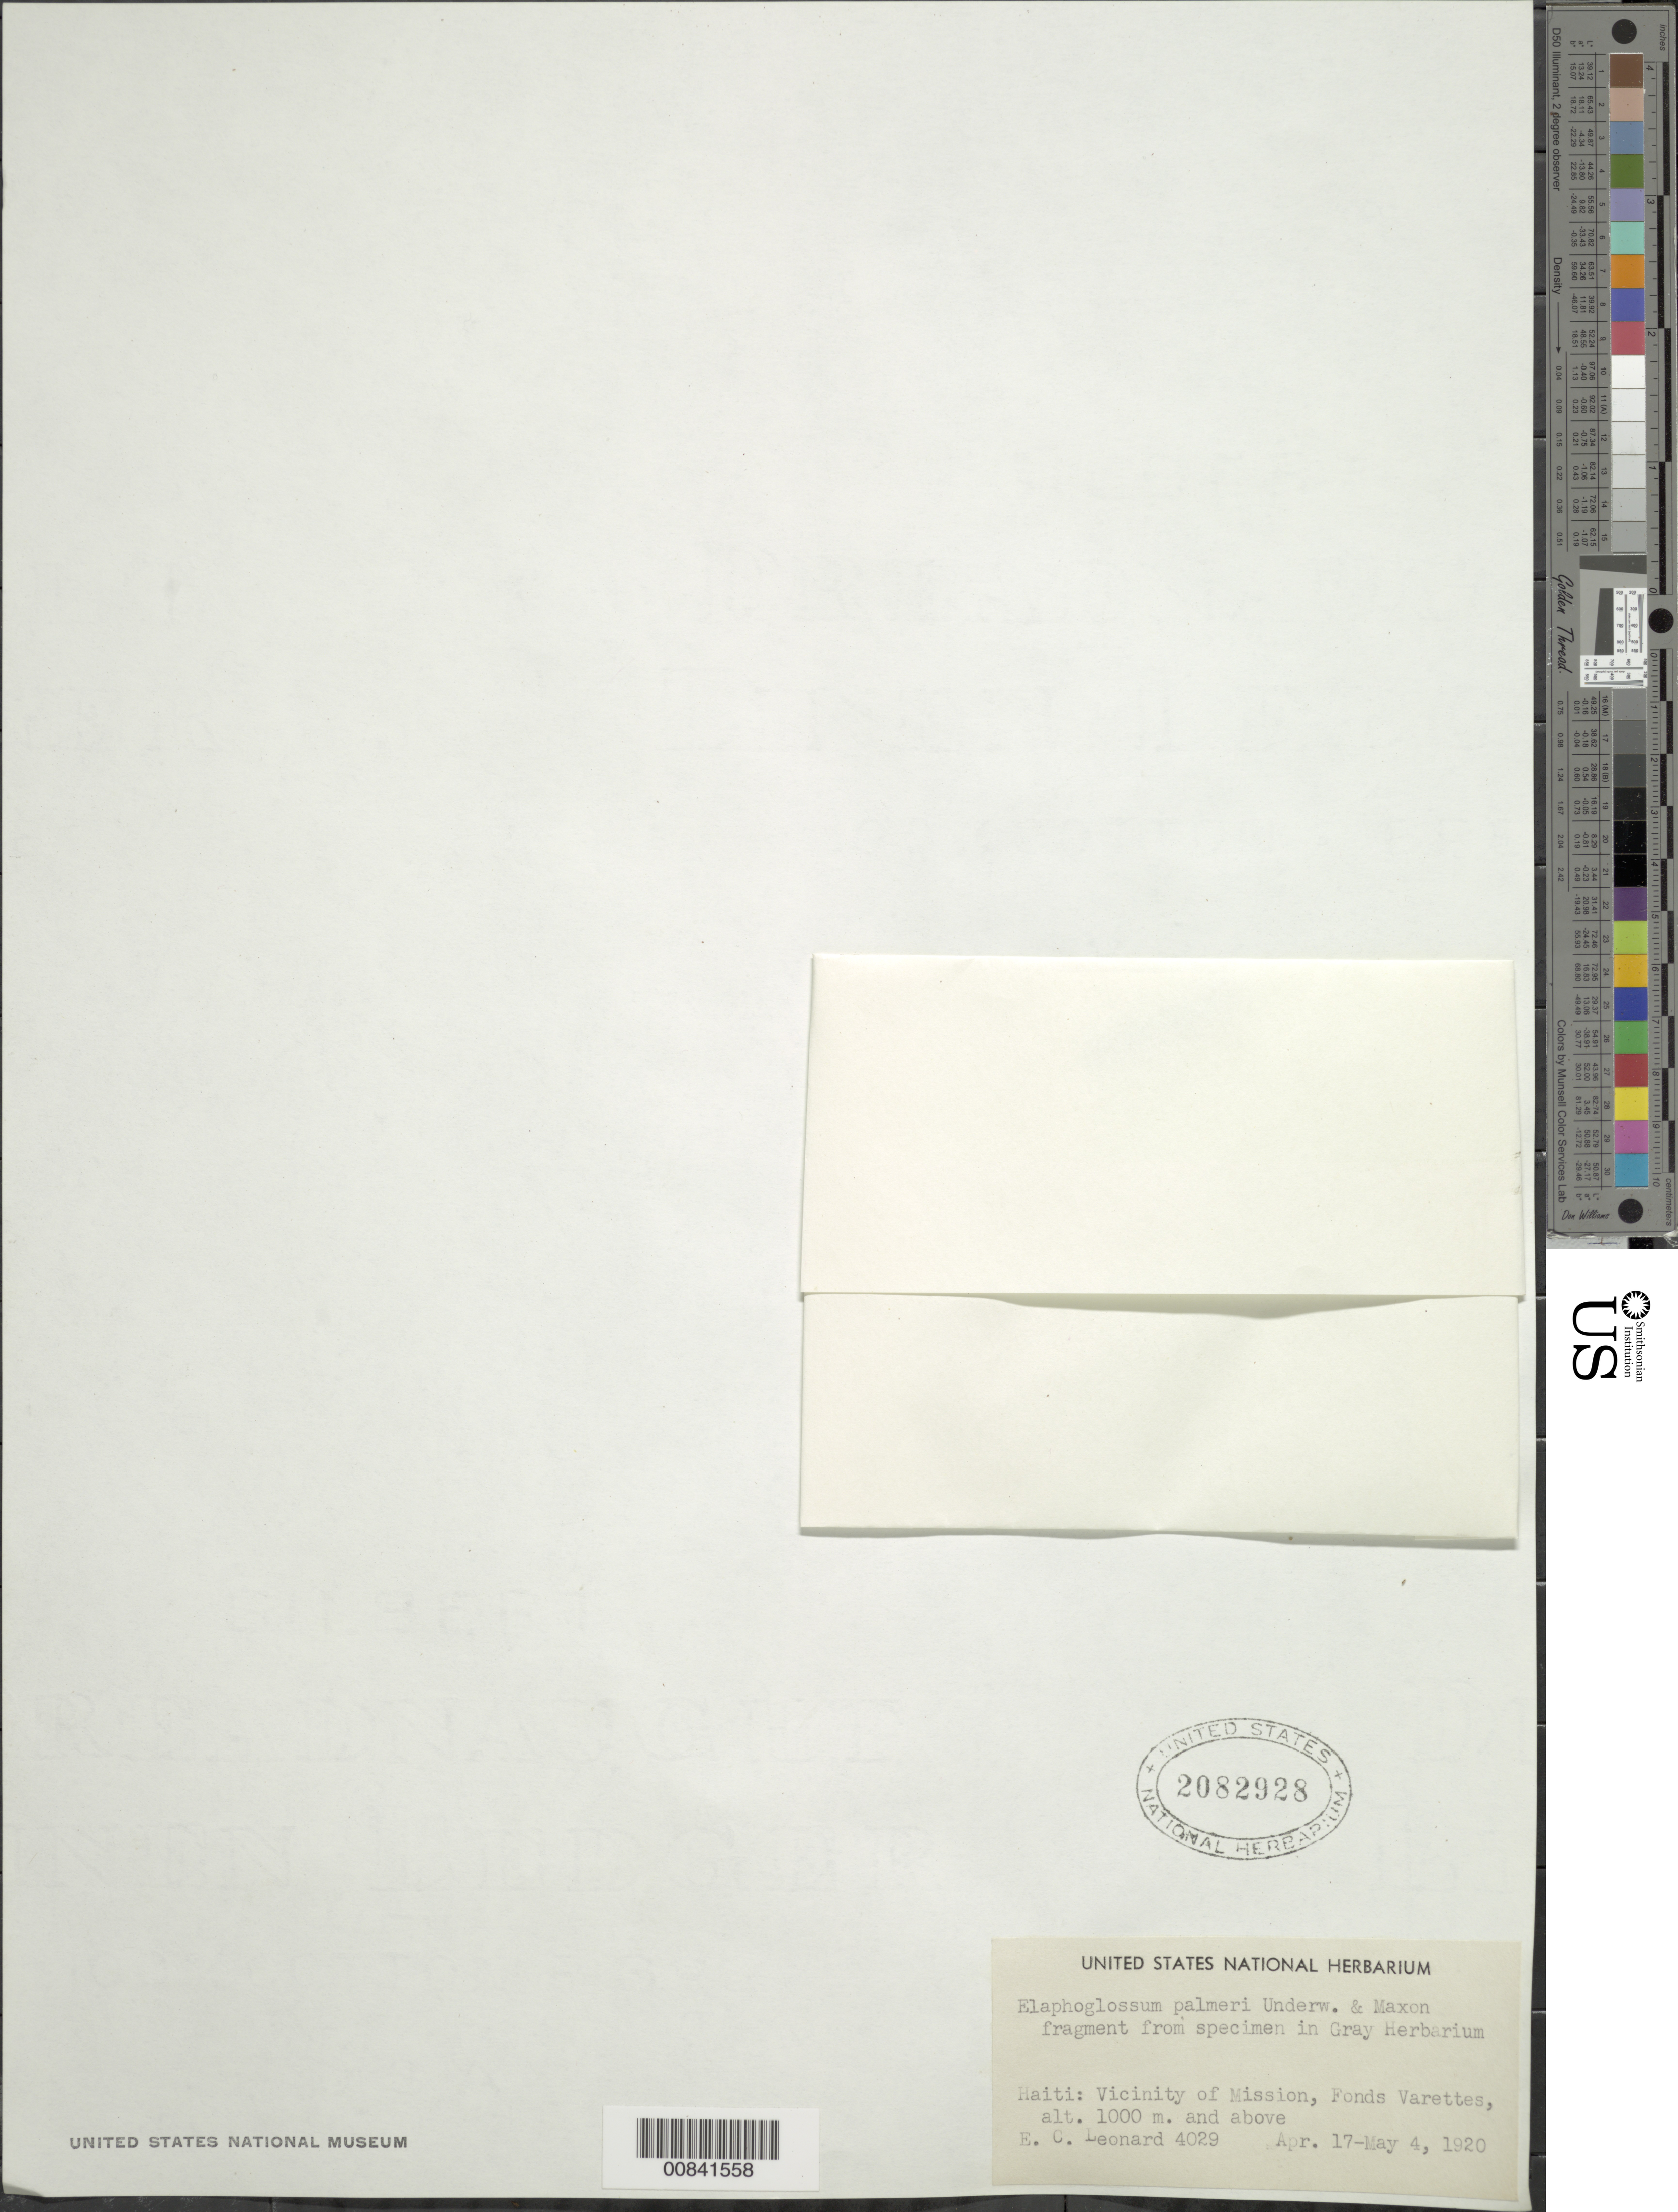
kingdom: Plantae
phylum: Tracheophyta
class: Polypodiopsida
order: Polypodiales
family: Dryopteridaceae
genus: Elaphoglossum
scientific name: Elaphoglossum palmeri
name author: Underw. & Maxon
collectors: E. C. Leonard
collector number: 4029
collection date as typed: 17 Apr 1920 to 04 May 1920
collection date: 1920-04-17/1920-05-04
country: Haiti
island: Hispaniola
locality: Fonds Varettes, vicinity Mission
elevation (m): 1000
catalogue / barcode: US 2082928